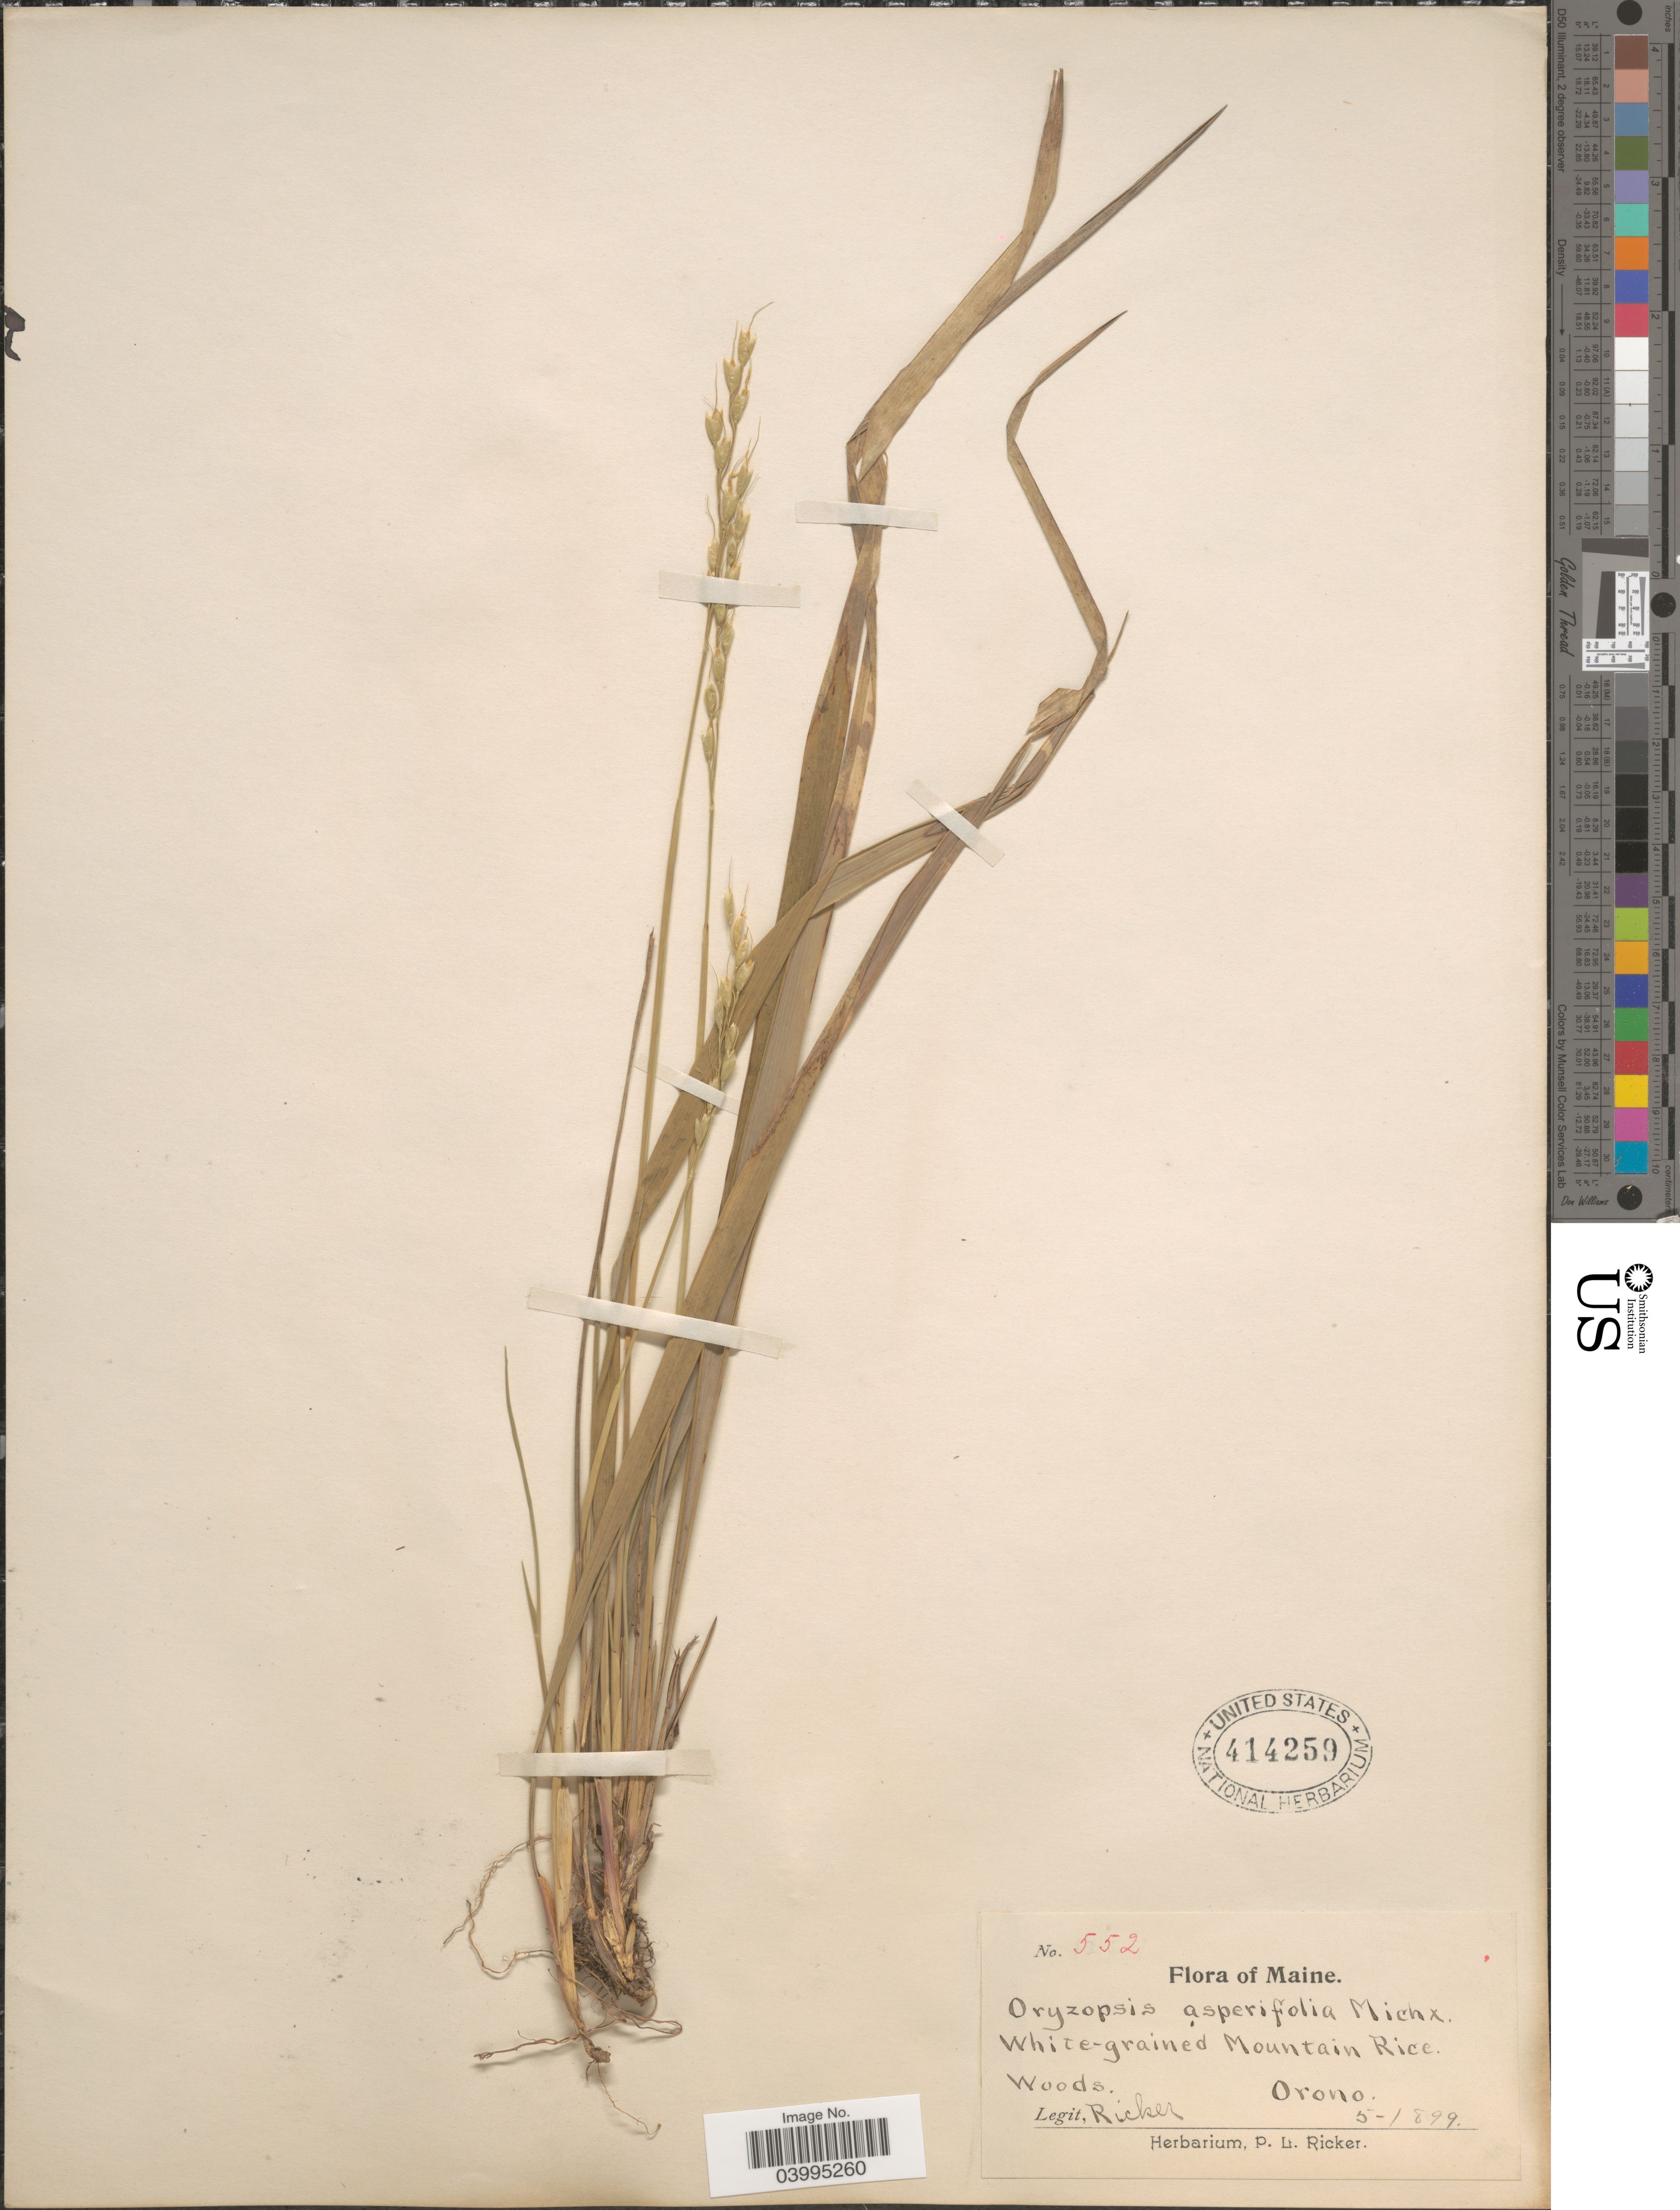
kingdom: Plantae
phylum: Tracheophyta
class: Liliopsida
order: Poales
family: Poaceae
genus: Oryzopsis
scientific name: Oryzopsis asperifolia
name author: Michx.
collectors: P. Ricker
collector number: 552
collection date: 1899-05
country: United States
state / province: Maine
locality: White-grained Mountain Rice. Woods. Orono.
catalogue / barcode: US 414259